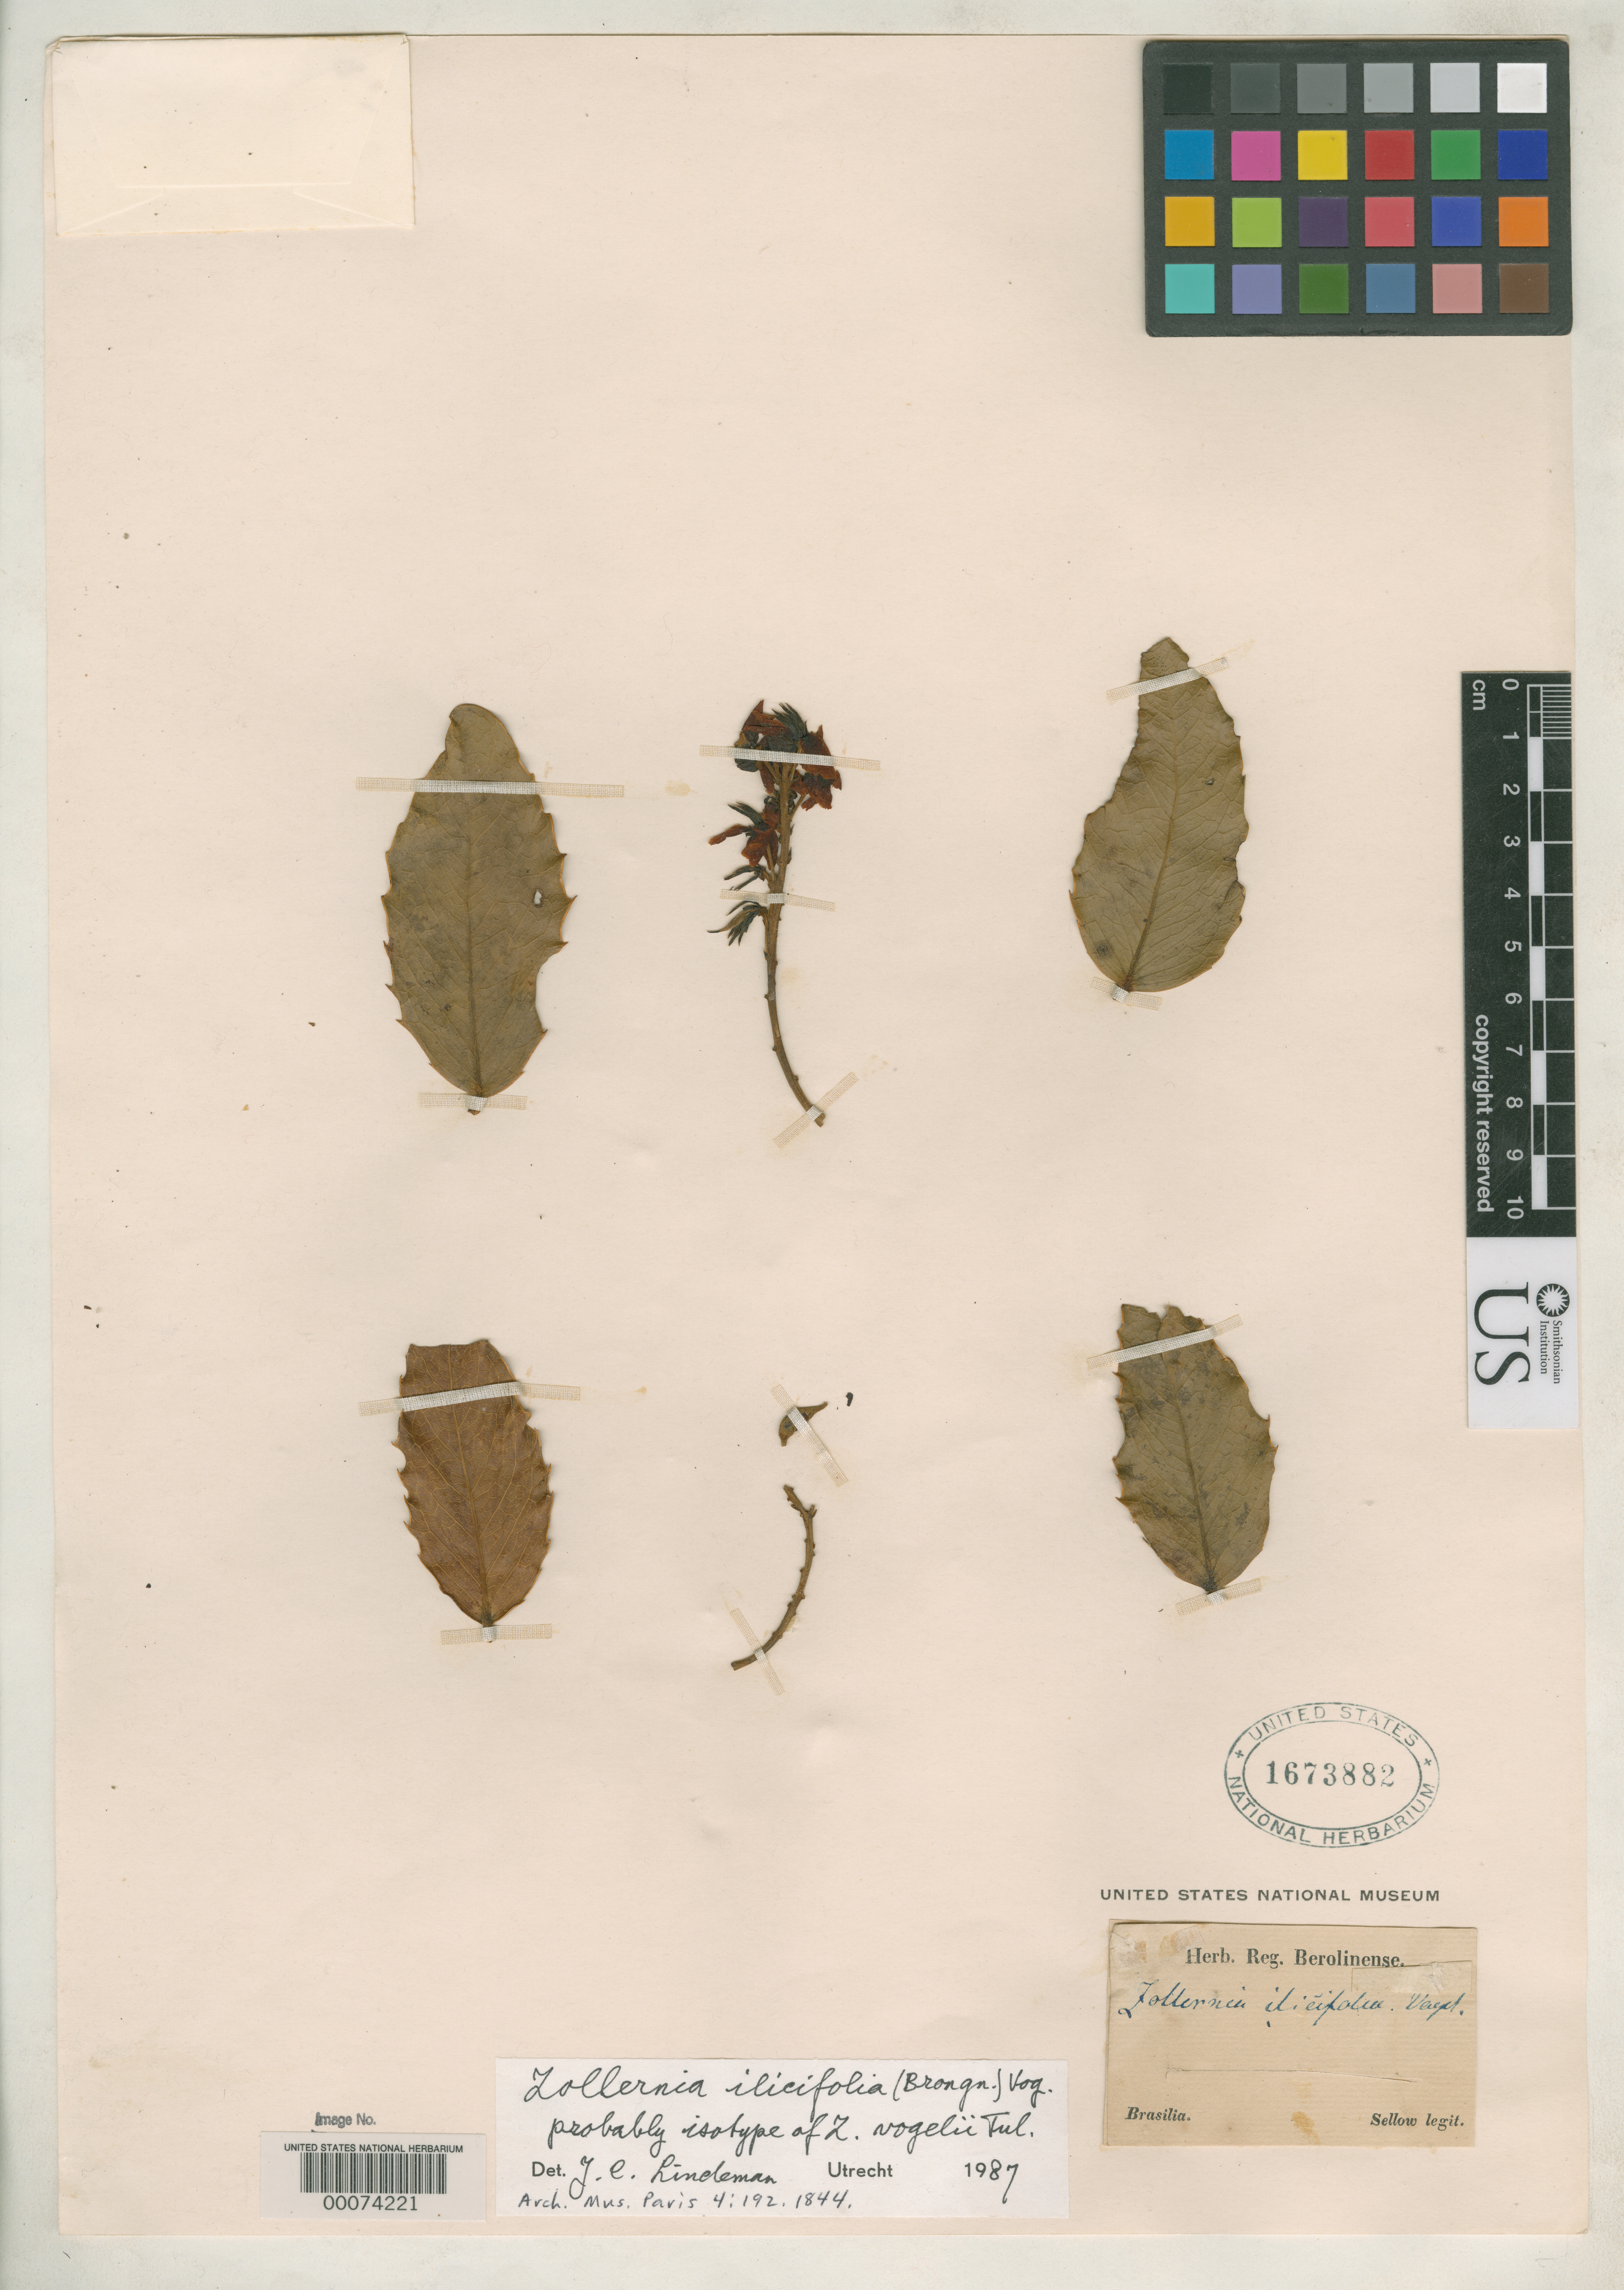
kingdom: Plantae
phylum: Tracheophyta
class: Magnoliopsida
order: Fabales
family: Fabaceae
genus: Zollernia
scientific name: Zollernia vogelii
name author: Tul.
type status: Isotype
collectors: F. Sellow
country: Brazil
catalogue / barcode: US 1673882